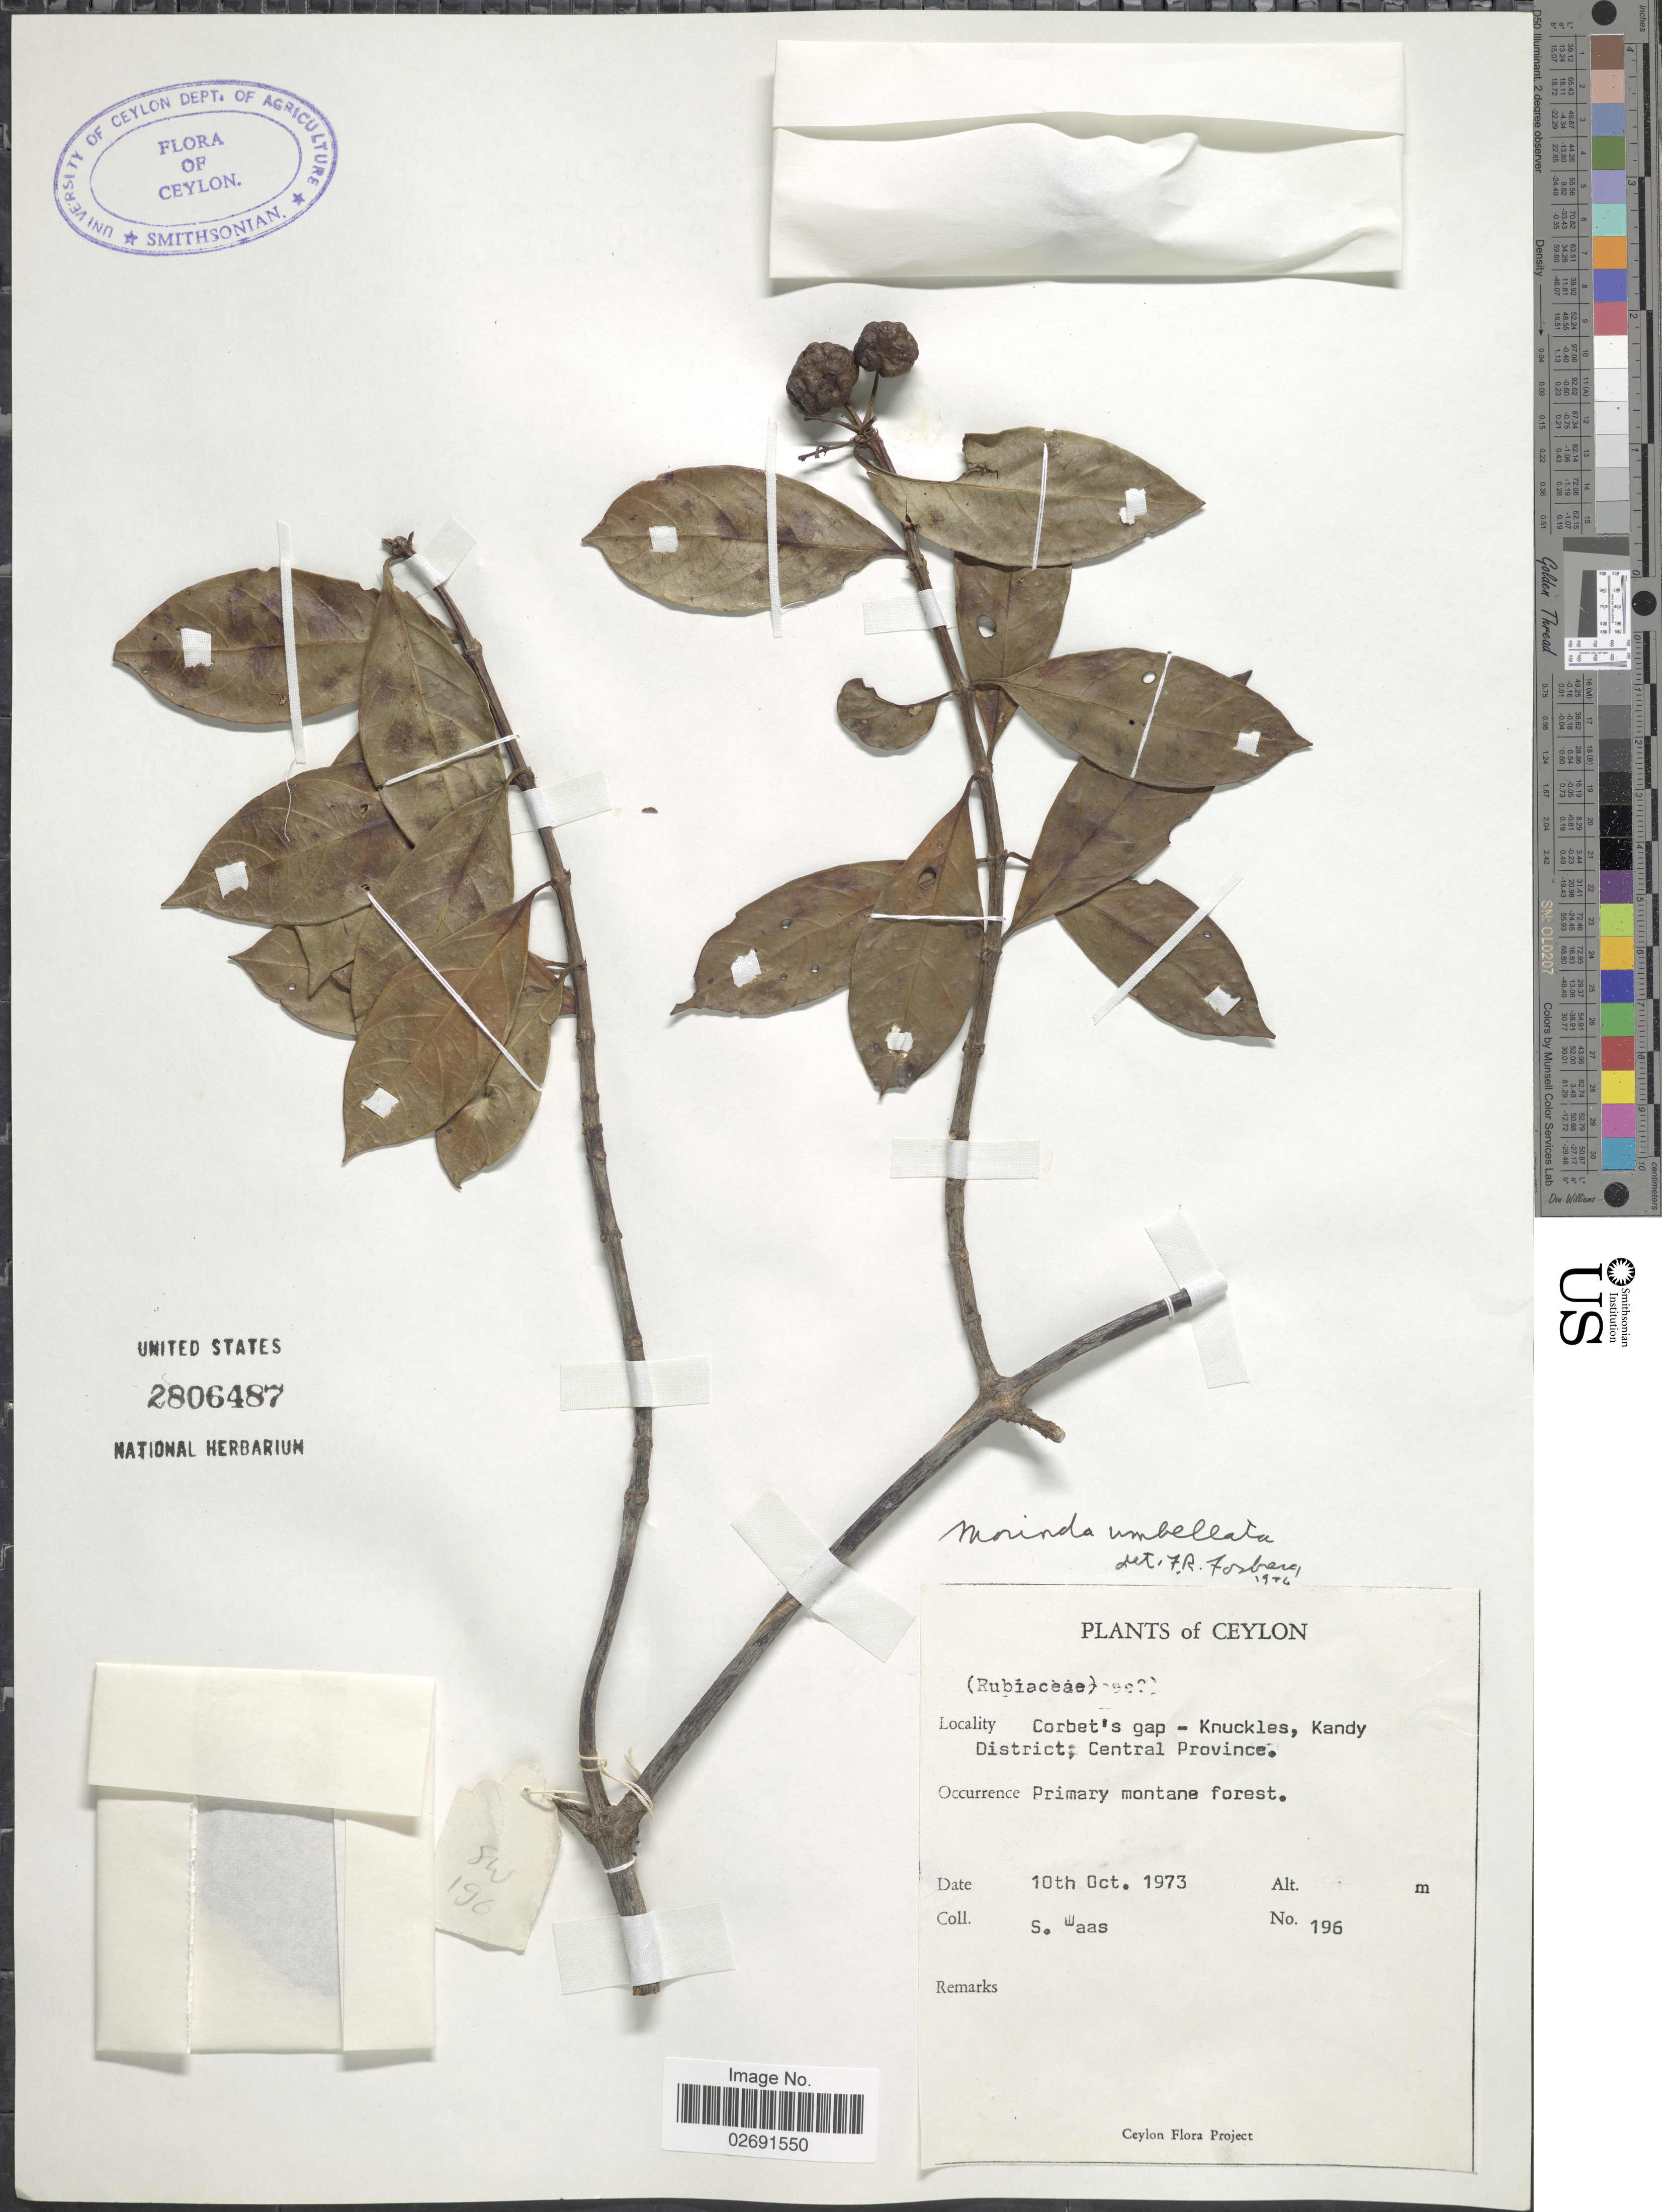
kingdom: Plantae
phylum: Tracheophyta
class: Magnoliopsida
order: Gentianales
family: Rubiaceae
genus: Gynochthodes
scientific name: Gynochthodes umbellata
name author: (L.) Razafim. & B. Bremer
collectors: S. Waas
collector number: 196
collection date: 1973-10-10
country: Sri Lanka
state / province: Central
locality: Ceylon, Corbet's gap-Knuckles, Kandy District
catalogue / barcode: US 2806487